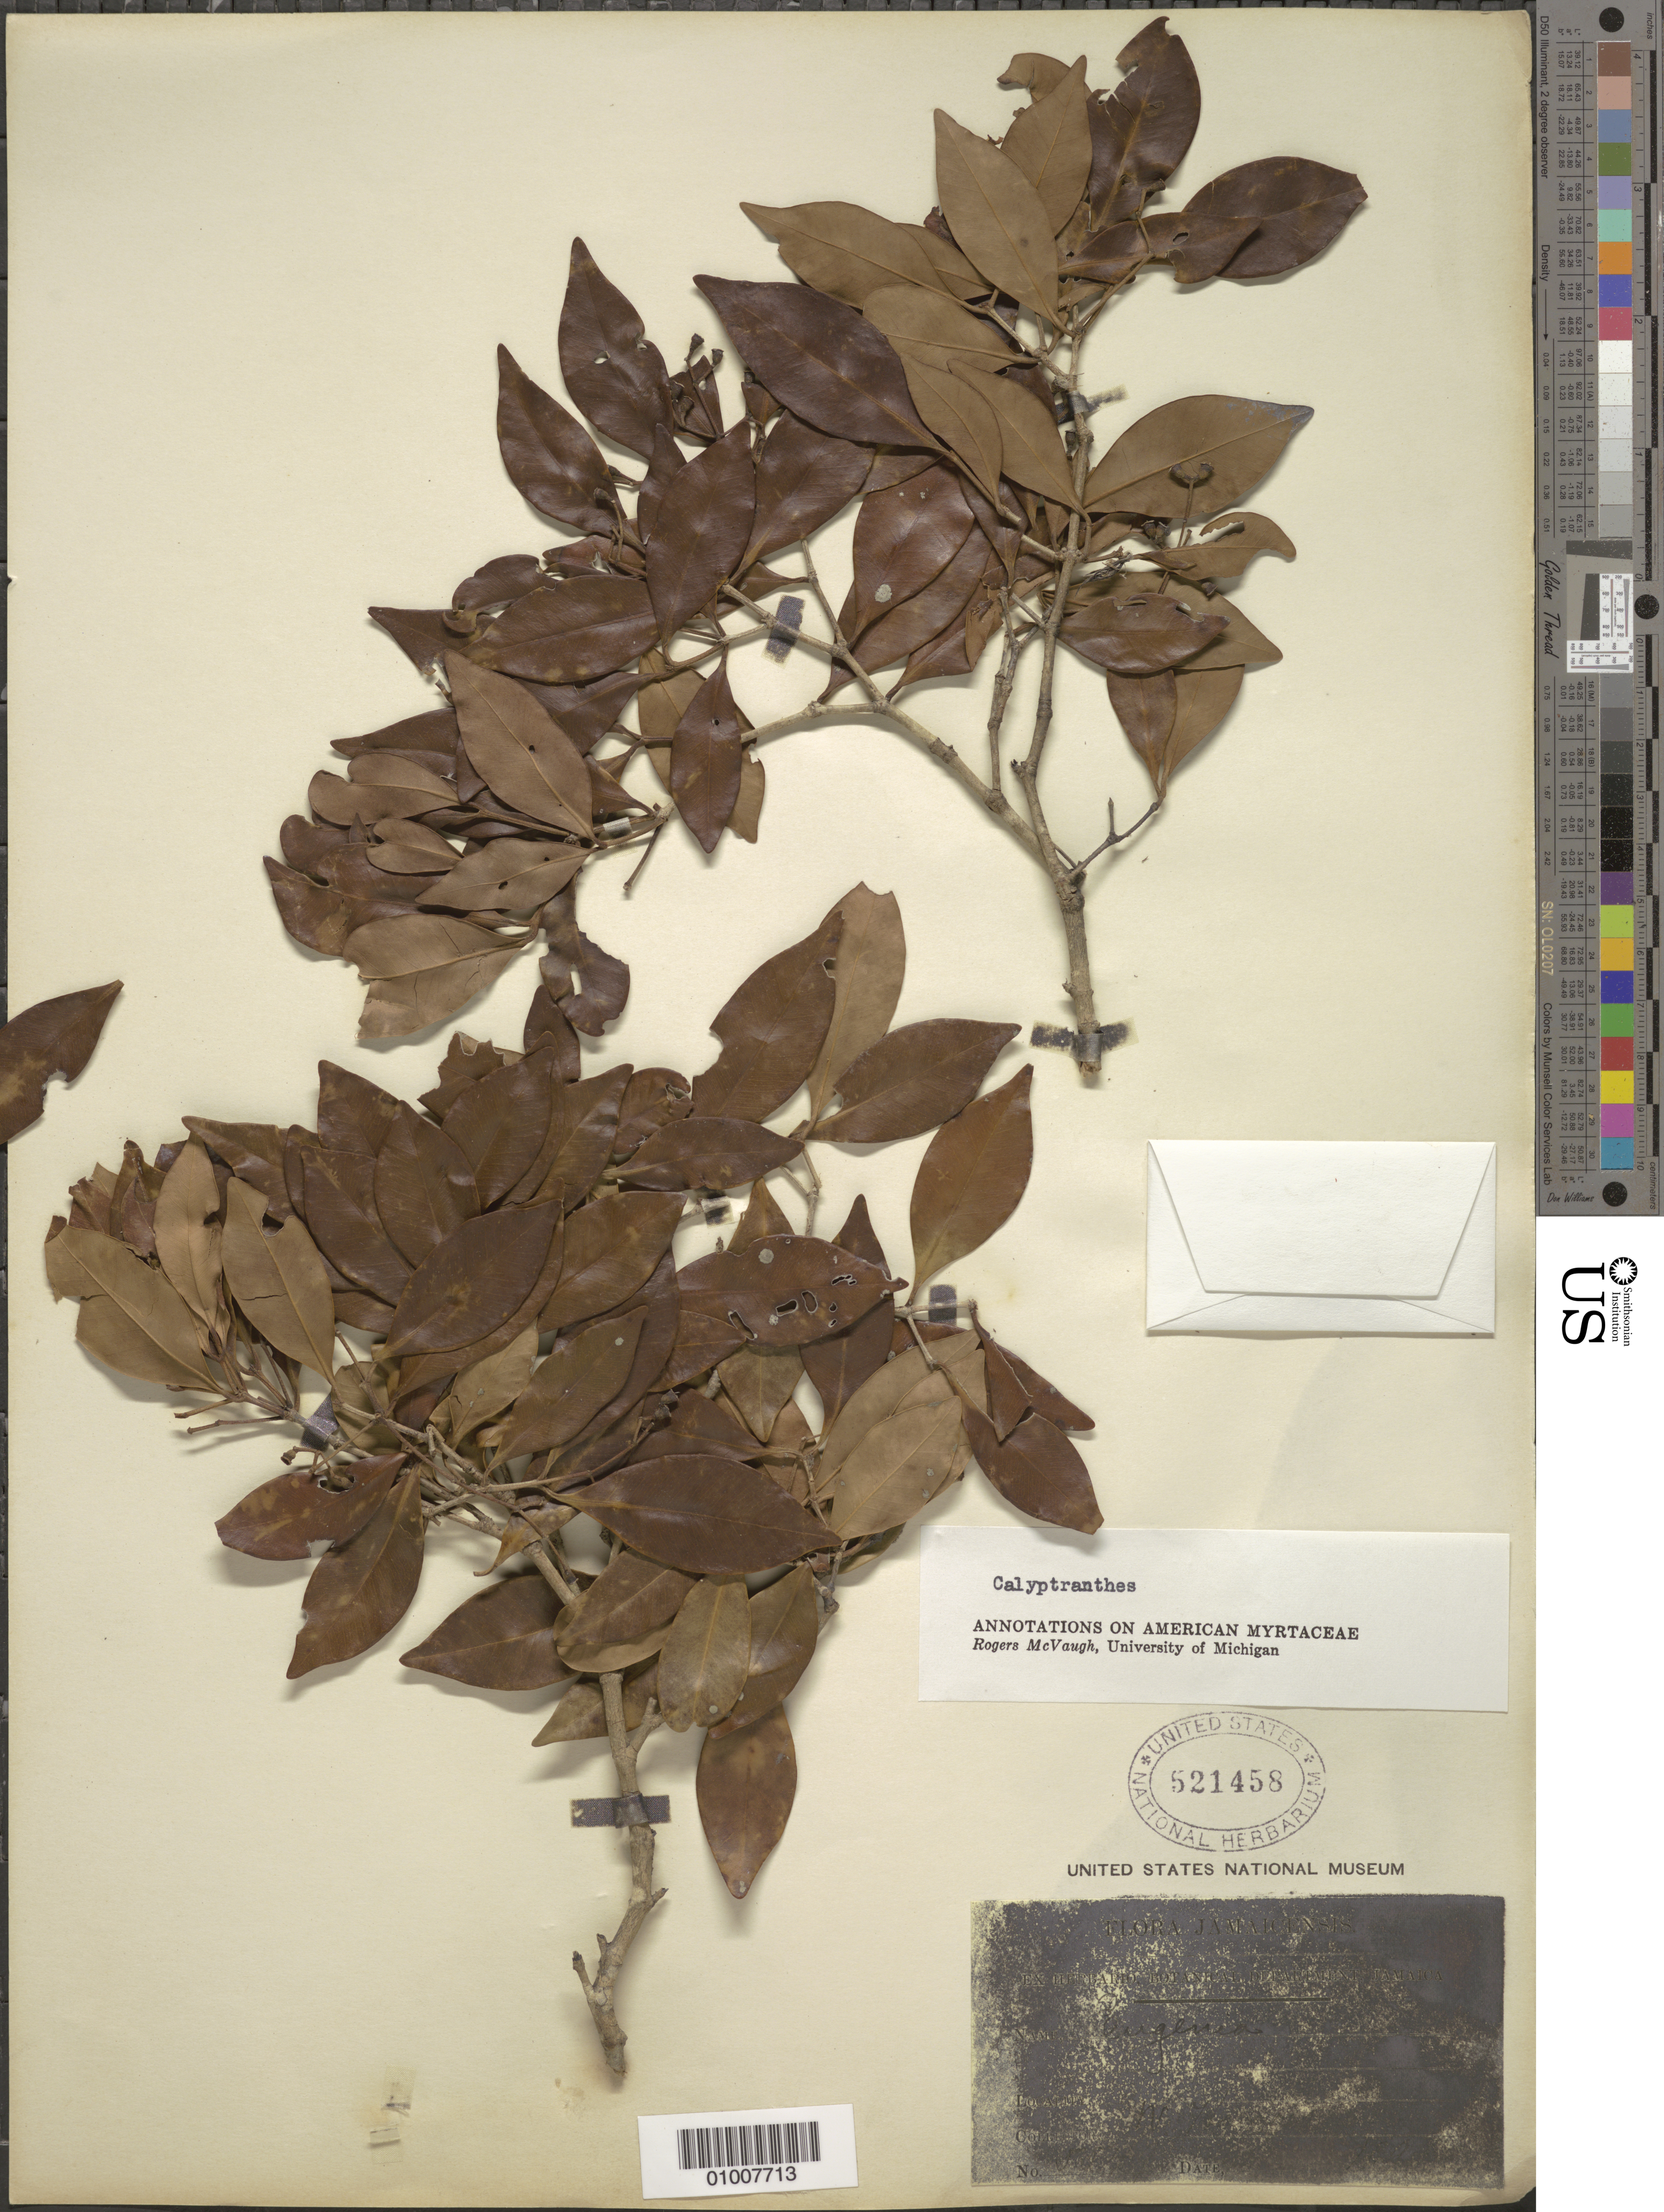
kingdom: Plantae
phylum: Tracheophyta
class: Magnoliopsida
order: Myrtales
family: Myrtaceae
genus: Myrcia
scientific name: Myrcia sp.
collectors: W. H. Harris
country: Jamaica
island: Jamaica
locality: .The entire label is pitch black and mostly illeg. The year might be 1893.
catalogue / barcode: US 521458